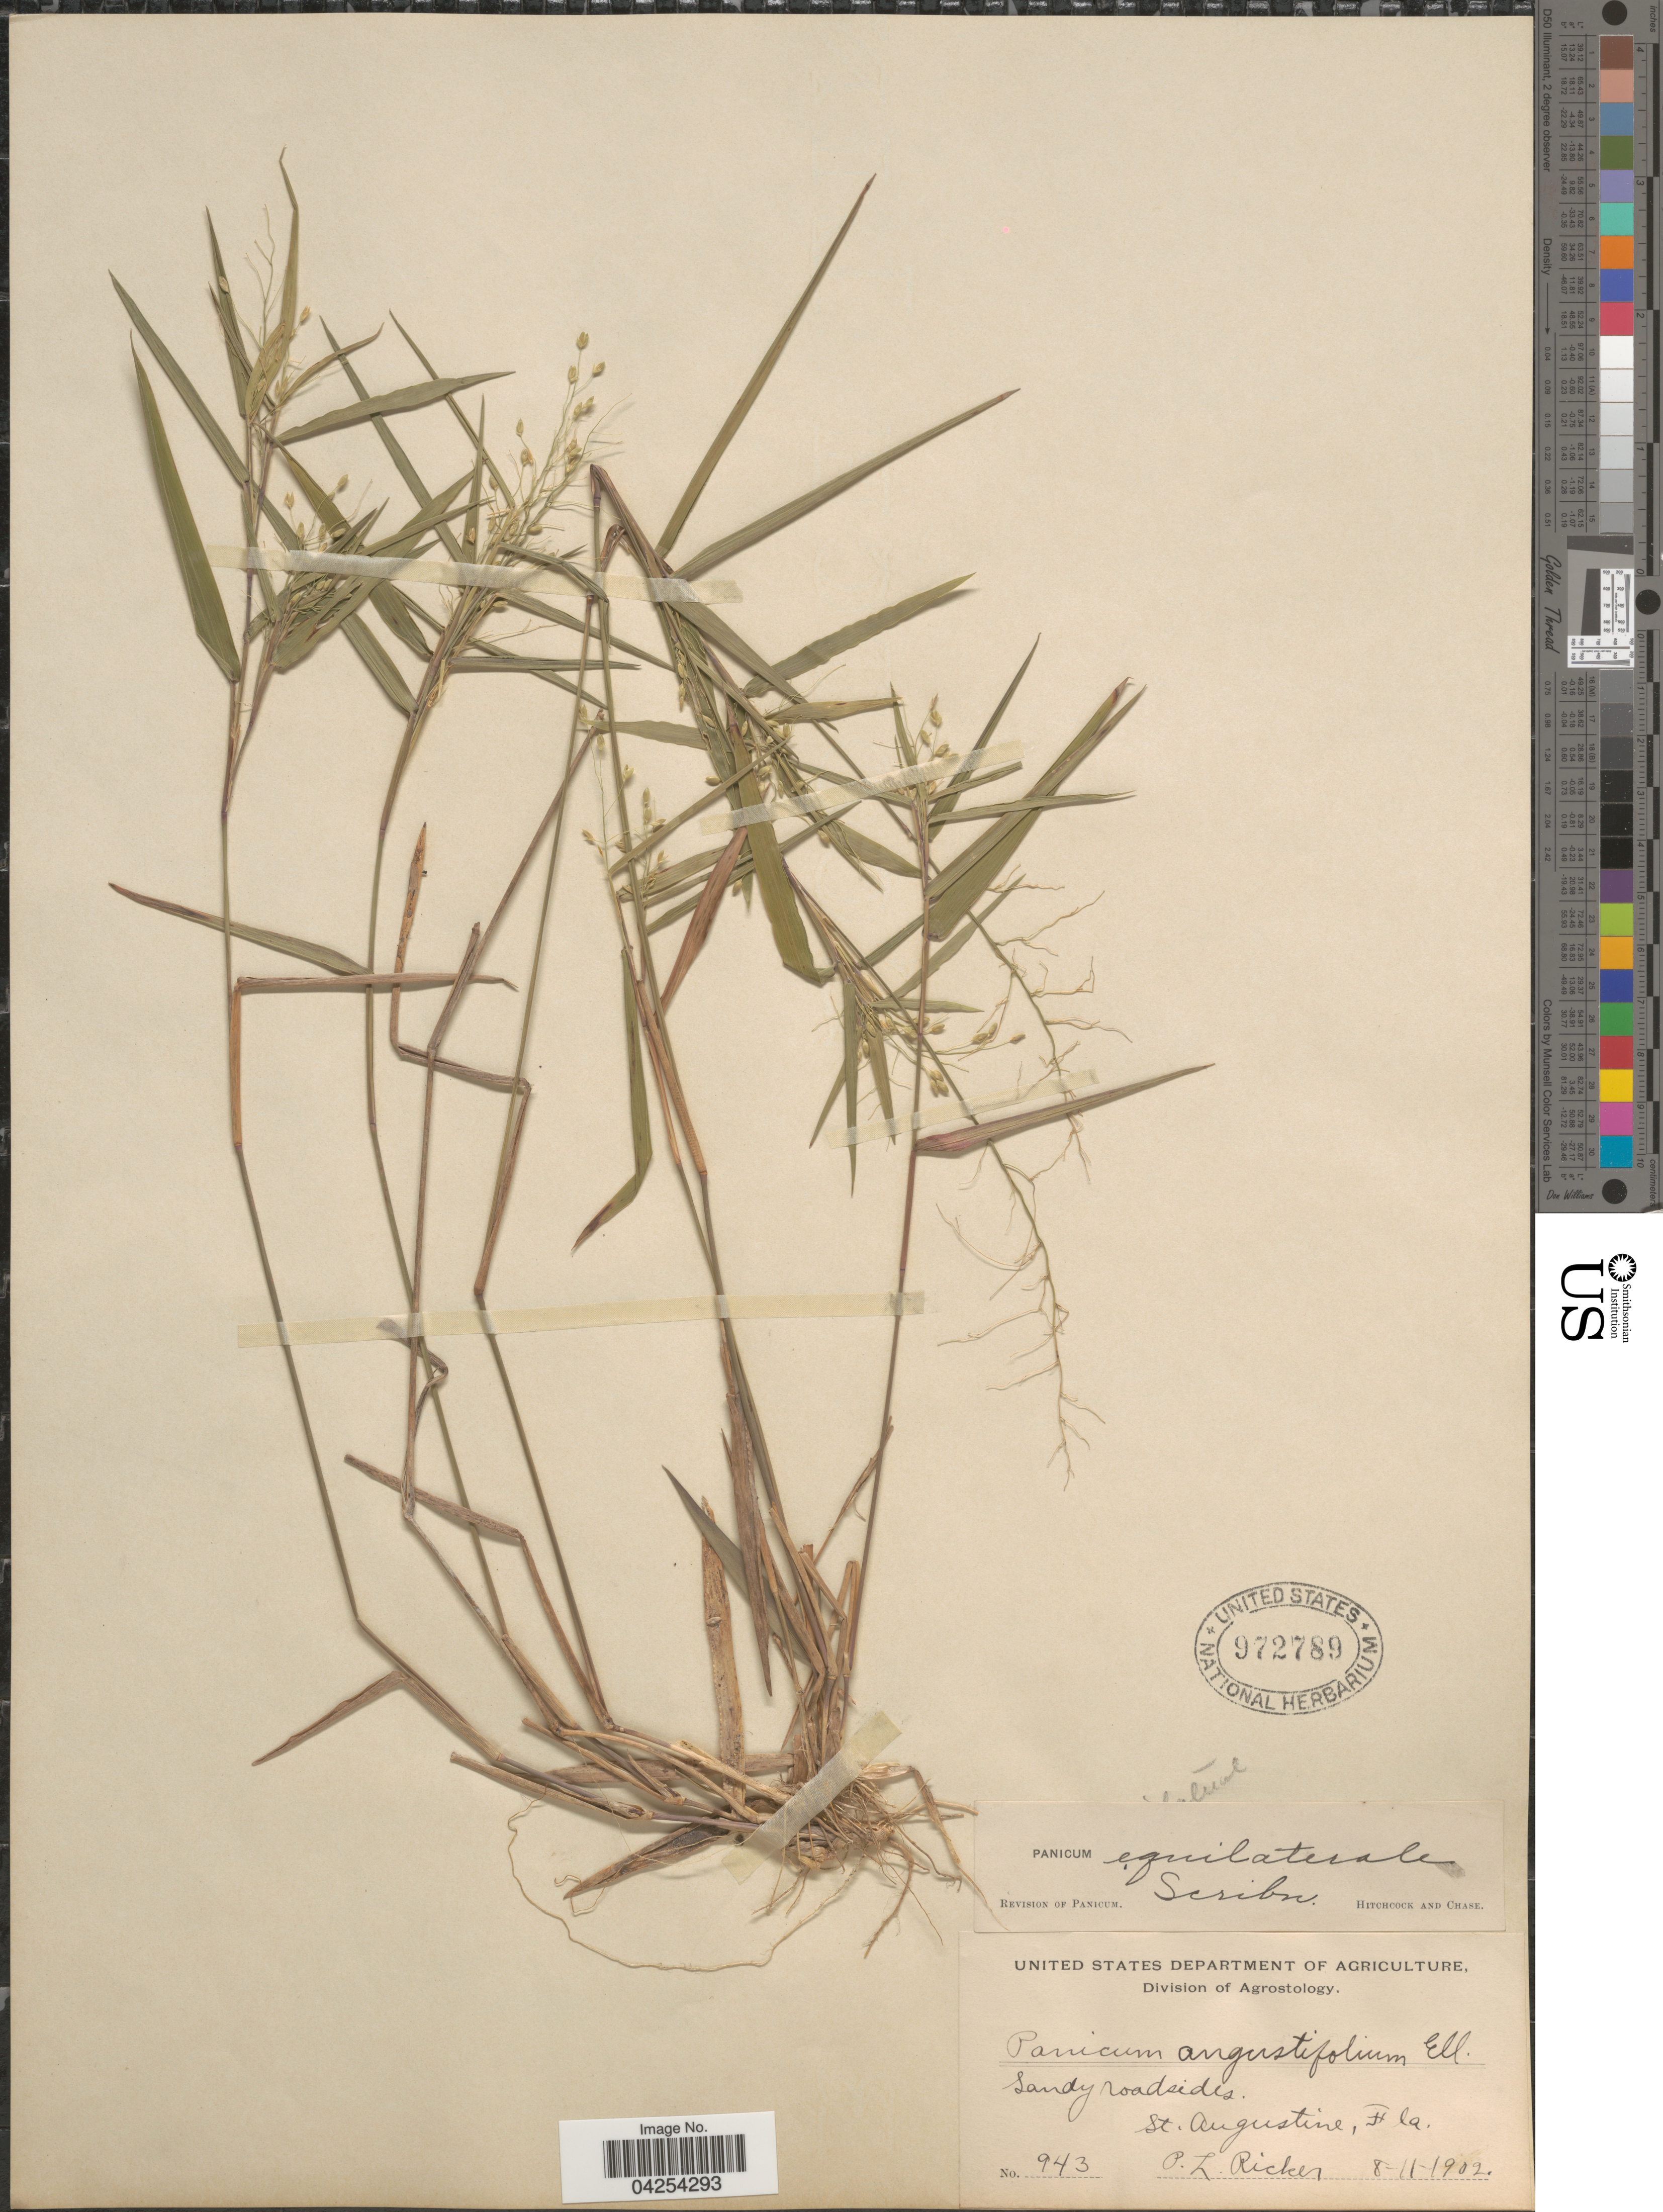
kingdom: Plantae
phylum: Tracheophyta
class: Liliopsida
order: Poales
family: Poaceae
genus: Dichanthelium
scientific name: Dichanthelium commutatum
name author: (Schult.) Gould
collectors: P. Ricker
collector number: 943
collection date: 1902-08-11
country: United States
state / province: Florida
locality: Sandy roadsides. St. Augustine.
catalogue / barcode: US 972789